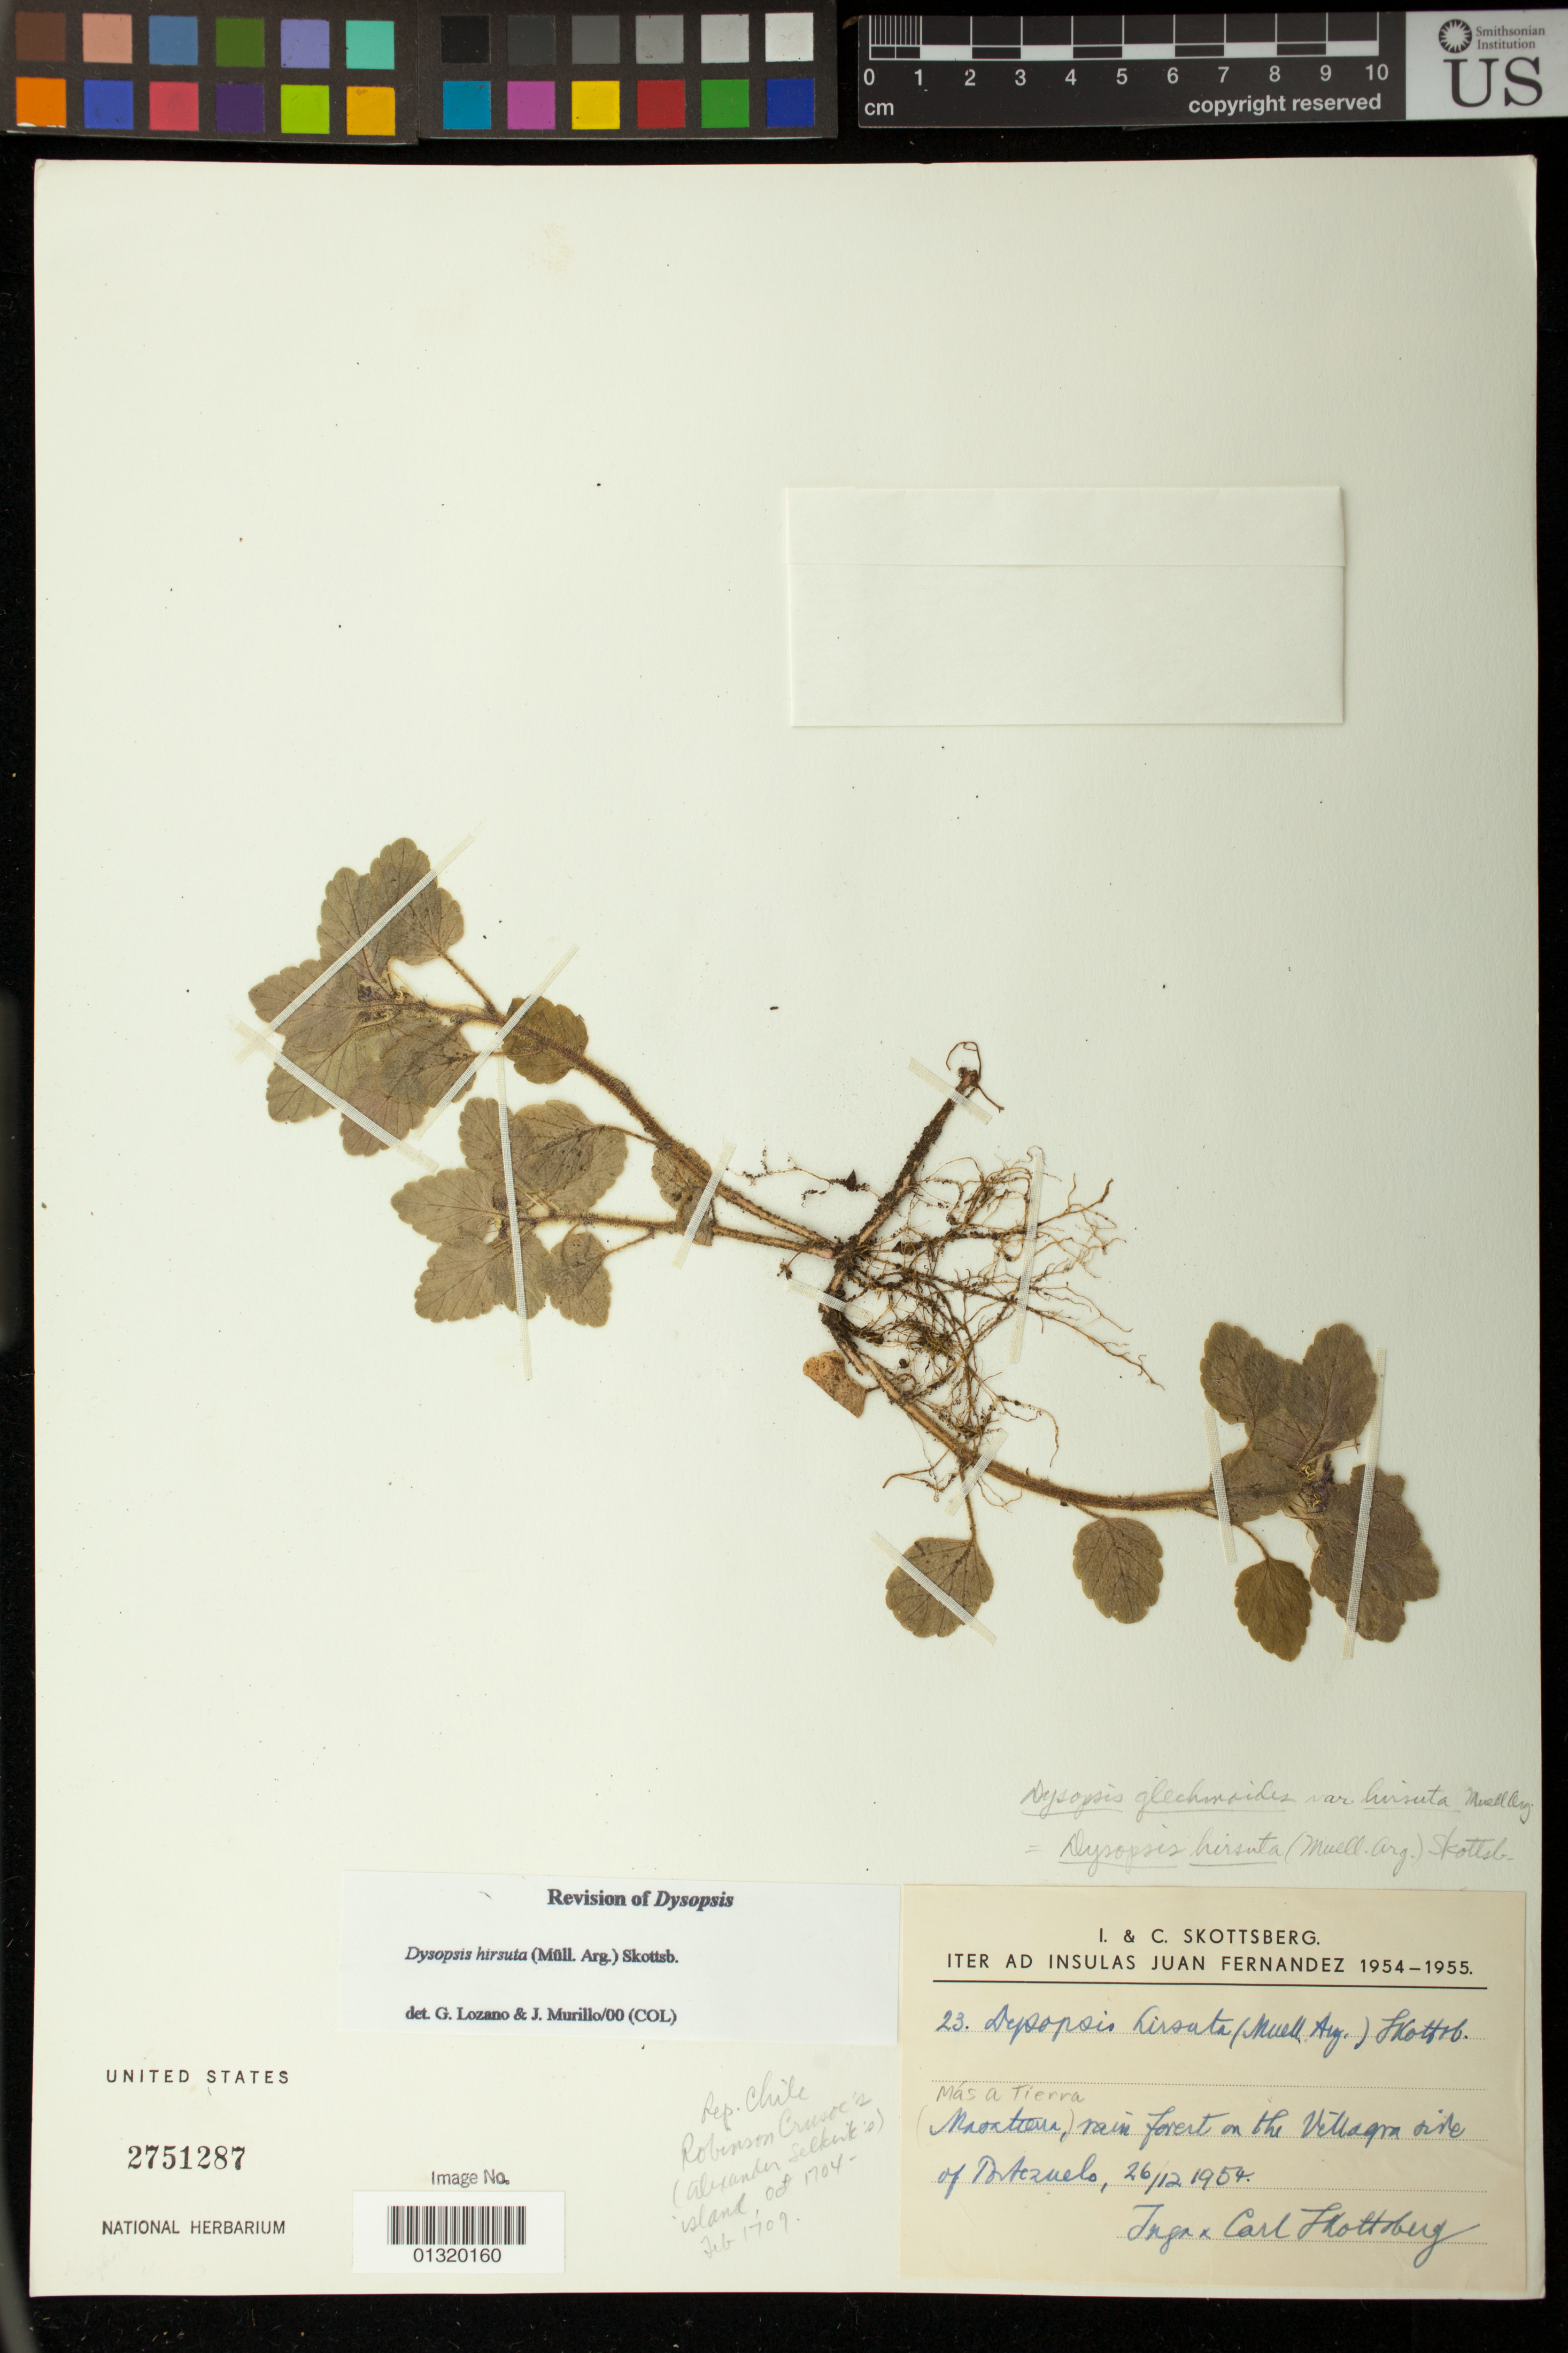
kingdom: Plantae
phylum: Tracheophyta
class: Magnoliopsida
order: Malpighiales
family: Euphorbiaceae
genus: Dysopsis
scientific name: Dysopsis hirsuta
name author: (Müll. Arg.) Skottsb.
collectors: I. Skottsberg & C. Skottsberg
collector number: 23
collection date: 1954-12-26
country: Chile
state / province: Valparaíso (V)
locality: Masatierra [Isla Róbinson Crusoe] rain forest on the Villagra side of Portezuelo [mountain]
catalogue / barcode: US 2751287